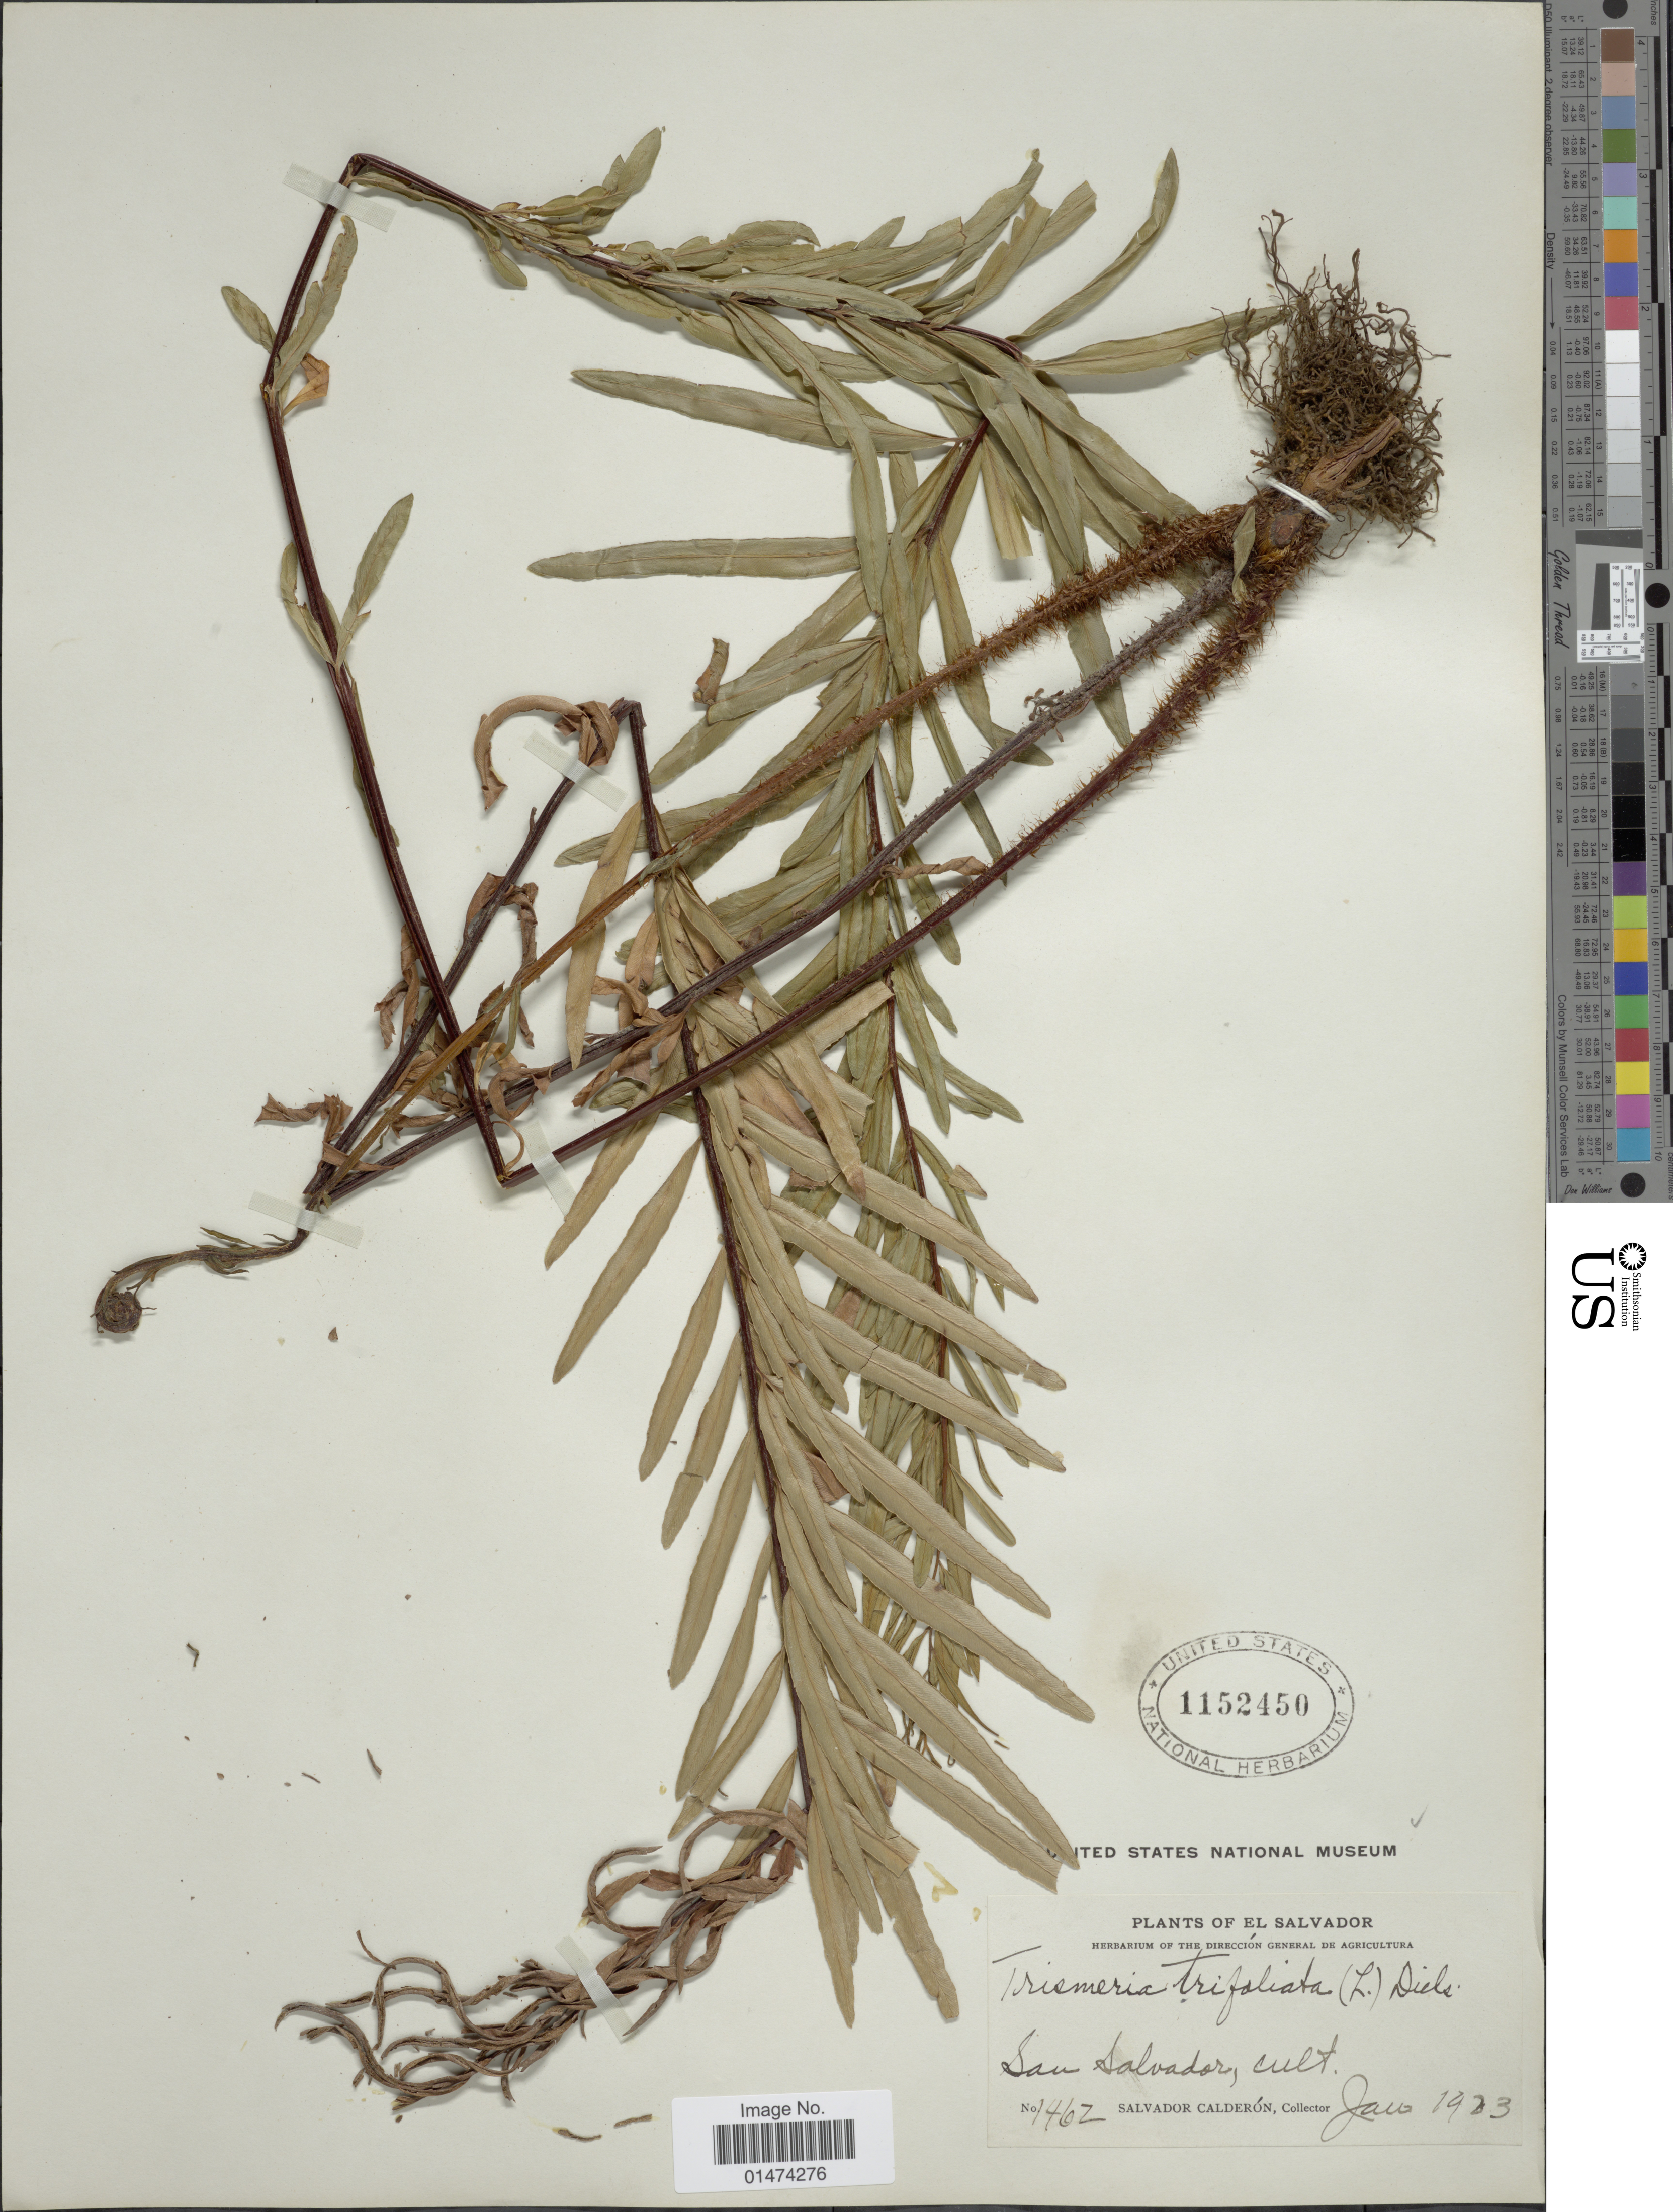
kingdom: Plantae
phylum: Tracheophyta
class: Polypodiopsida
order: Polypodiales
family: Pteridaceae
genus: Pityrogramma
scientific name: Pityrogramma trifoliata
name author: (L.) R.M. Tryon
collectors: S. Calderón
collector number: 1462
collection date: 1923-01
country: El Salvador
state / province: San Salvador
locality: Plants of El Salvador, San Salvador, cult.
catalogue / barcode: US 1152450